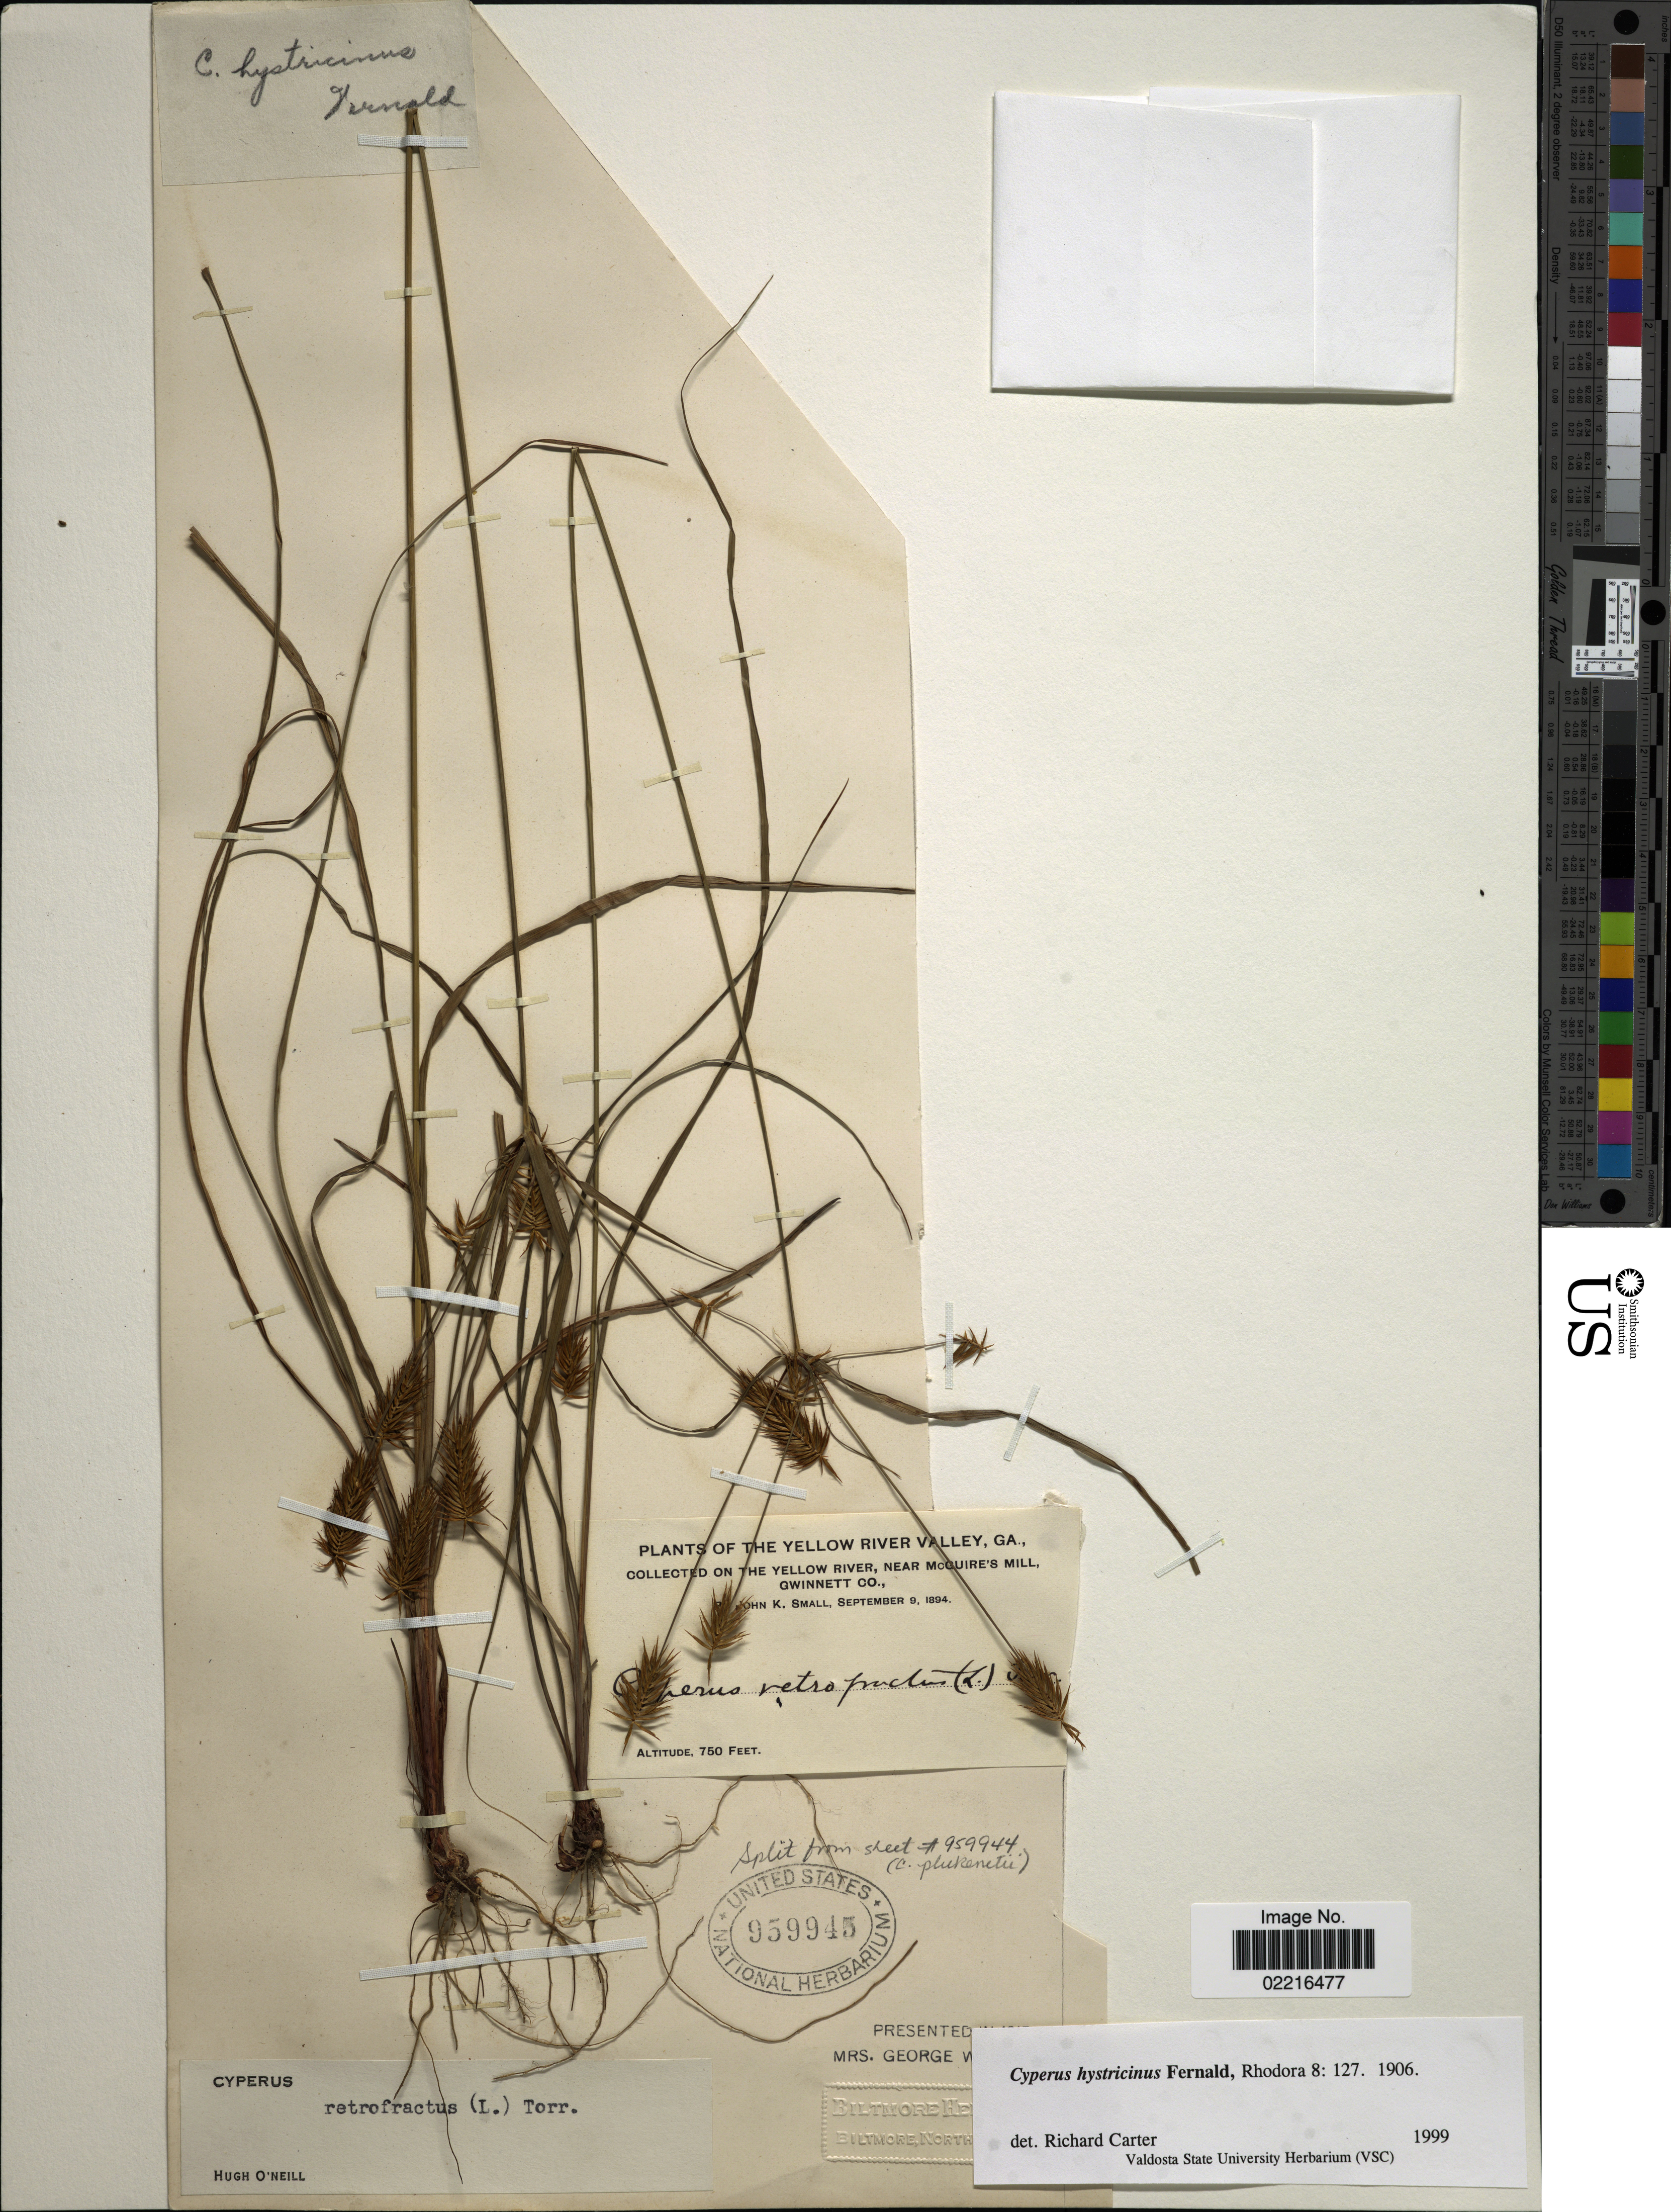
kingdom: Plantae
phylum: Tracheophyta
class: Liliopsida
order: Poales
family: Cyperaceae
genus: Cyperus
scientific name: Cyperus hystricinus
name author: Fernald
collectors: J. K. Small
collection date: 1894-09-09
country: United States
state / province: Georgia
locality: The Yellow River Valley, Yellow River, near McGuire's Mill, Gwinnett Co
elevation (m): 229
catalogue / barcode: US 959945